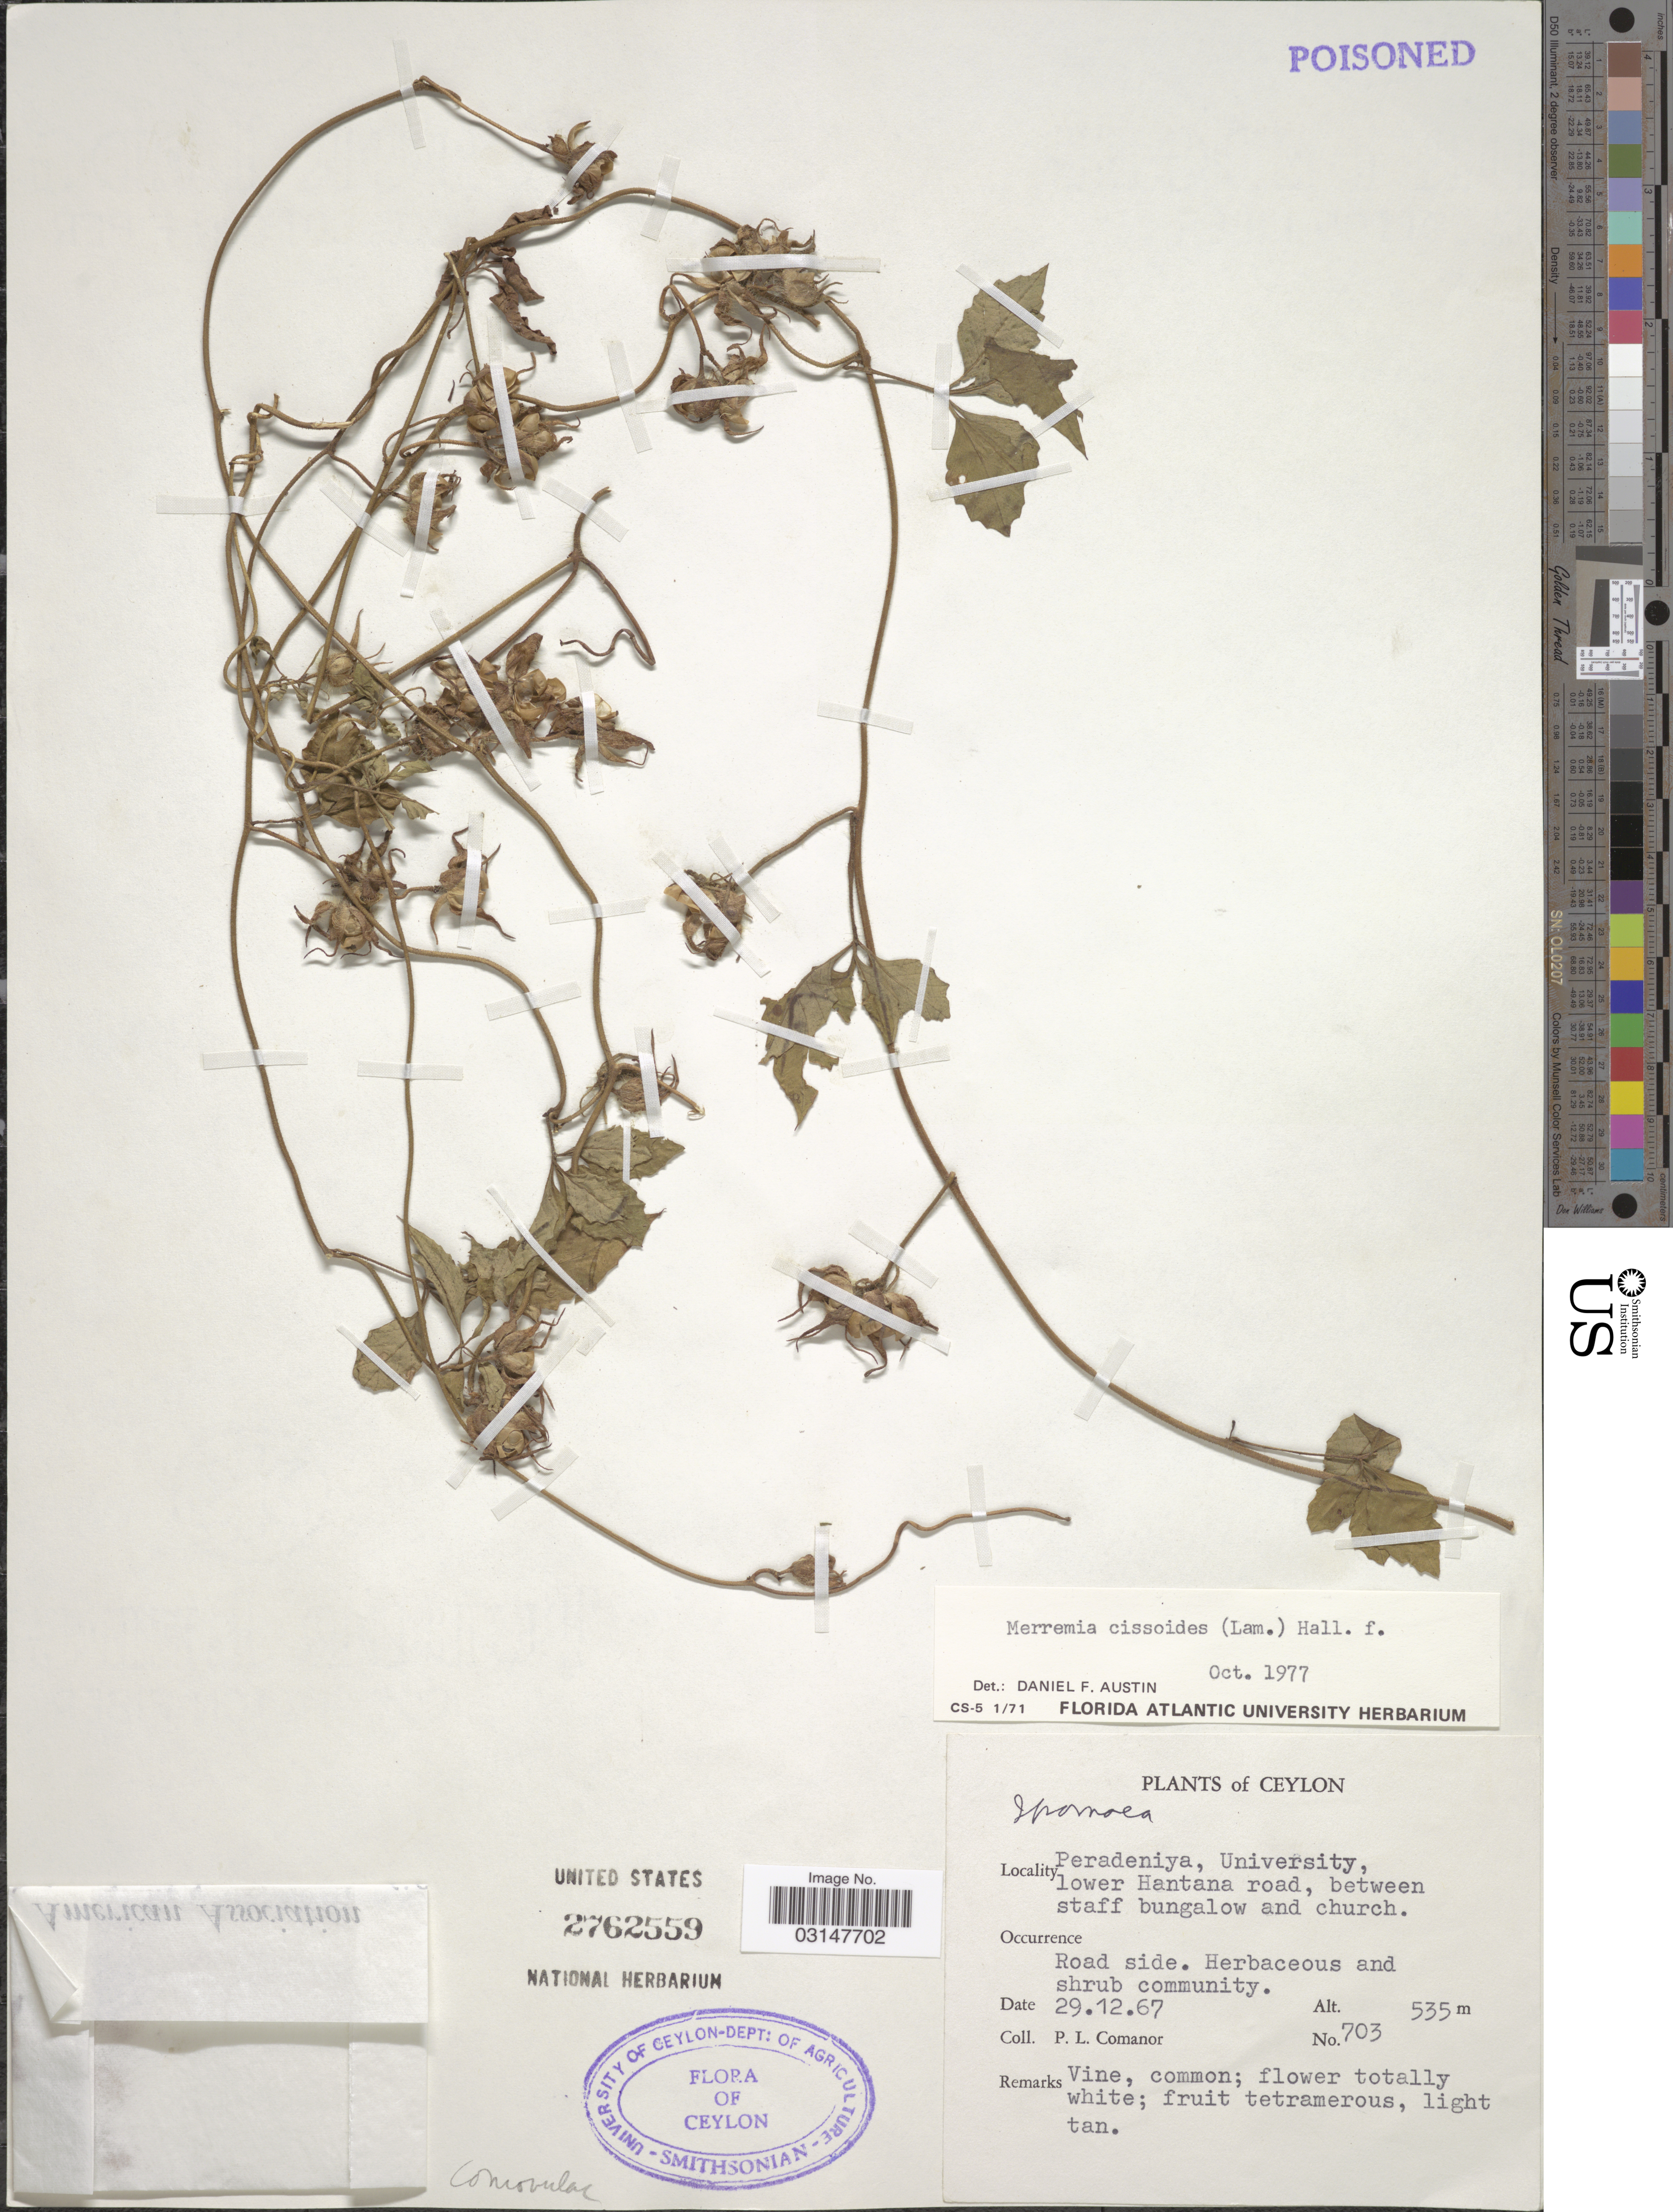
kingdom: Plantae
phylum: Tracheophyta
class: Magnoliopsida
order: Solanales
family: Convolvulaceae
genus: Distimake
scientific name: Distimake cissoides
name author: (Lam.) A. R. Simões & Staples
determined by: Strong, Mark T., (BOT), Smithsonian Institution - National Museum of Natural History (UNITED STATES)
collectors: P. Comanor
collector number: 703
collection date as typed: Transcribed d/m/y: 29/12/67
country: Sri Lanka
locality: Ceylon. Peradeniya, University, lower Hantana road, between staff bungalow and church.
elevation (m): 535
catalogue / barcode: US 2762559